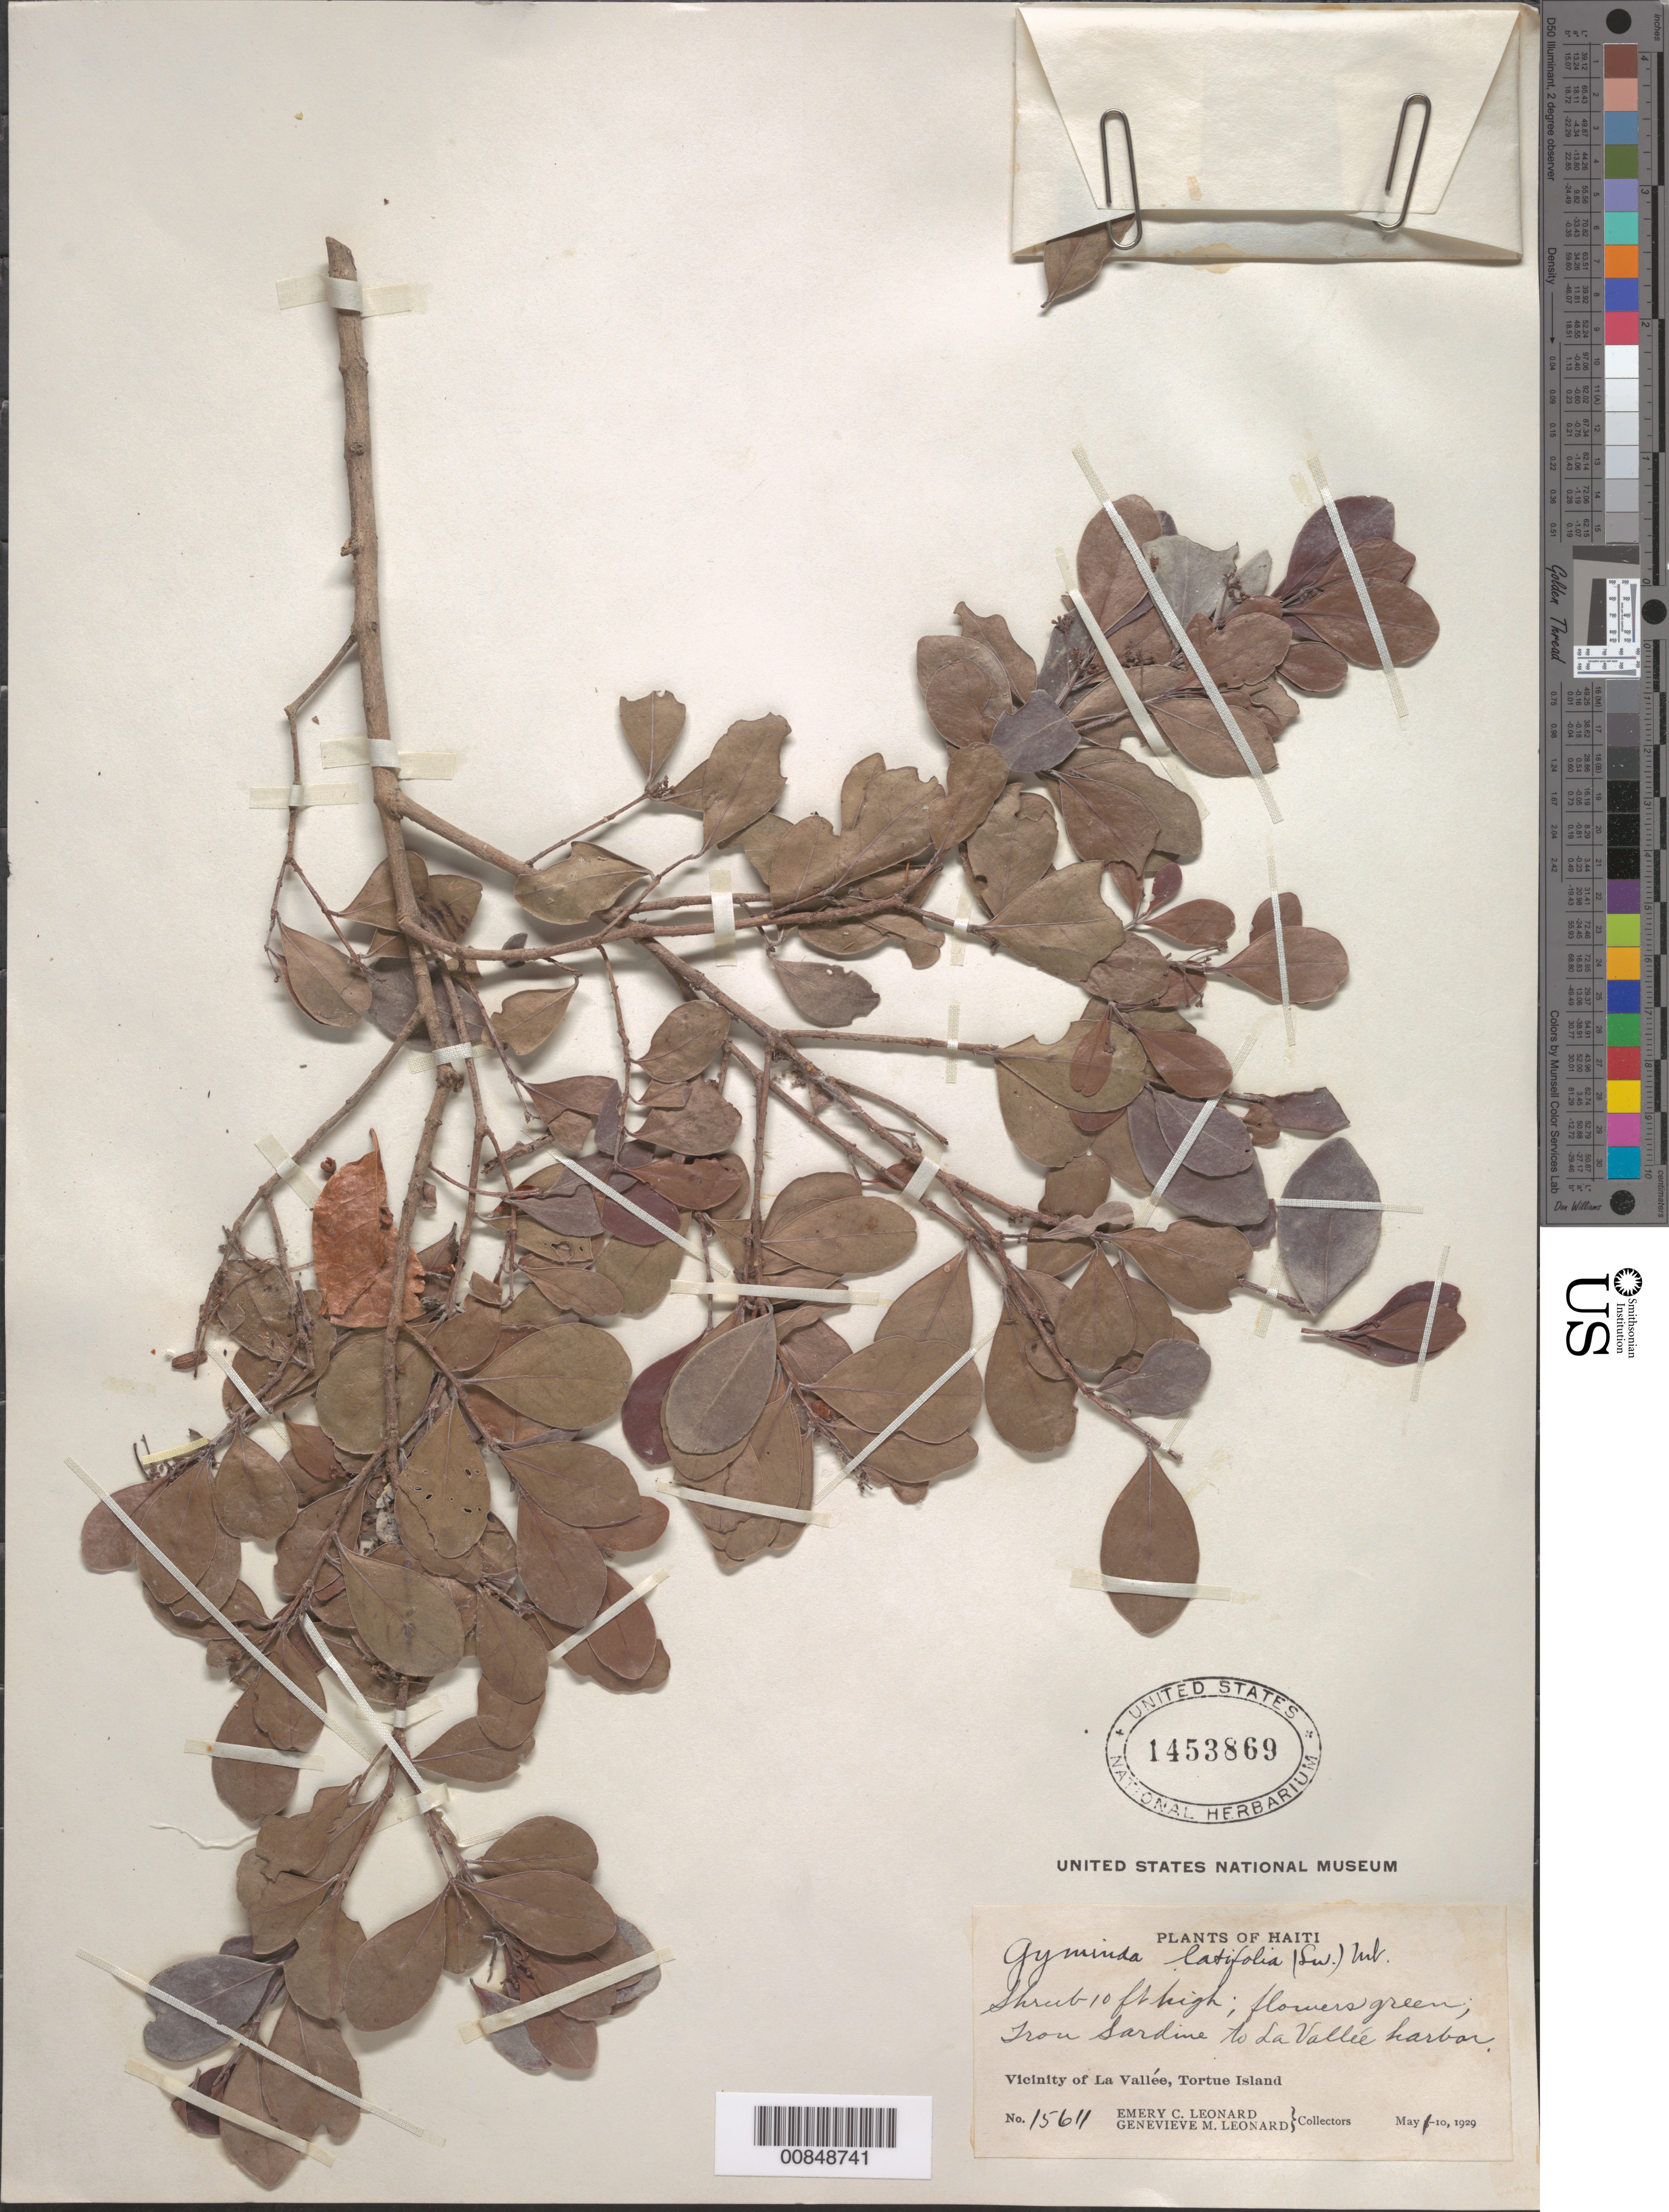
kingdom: Plantae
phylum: Tracheophyta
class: Magnoliopsida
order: Celastrales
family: Celastraceae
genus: Gyminda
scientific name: Gyminda latifolia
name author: (Sw.) Urb.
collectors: E. C. Leonard & G. M. Leonard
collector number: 15611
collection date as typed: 10 May 1929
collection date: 1929-05-10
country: Haiti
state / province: Nord-Ouest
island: Île de la Tortue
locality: Vicinity of La Vallée, trou Sardine to La Vallée harbor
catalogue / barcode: US 1453869